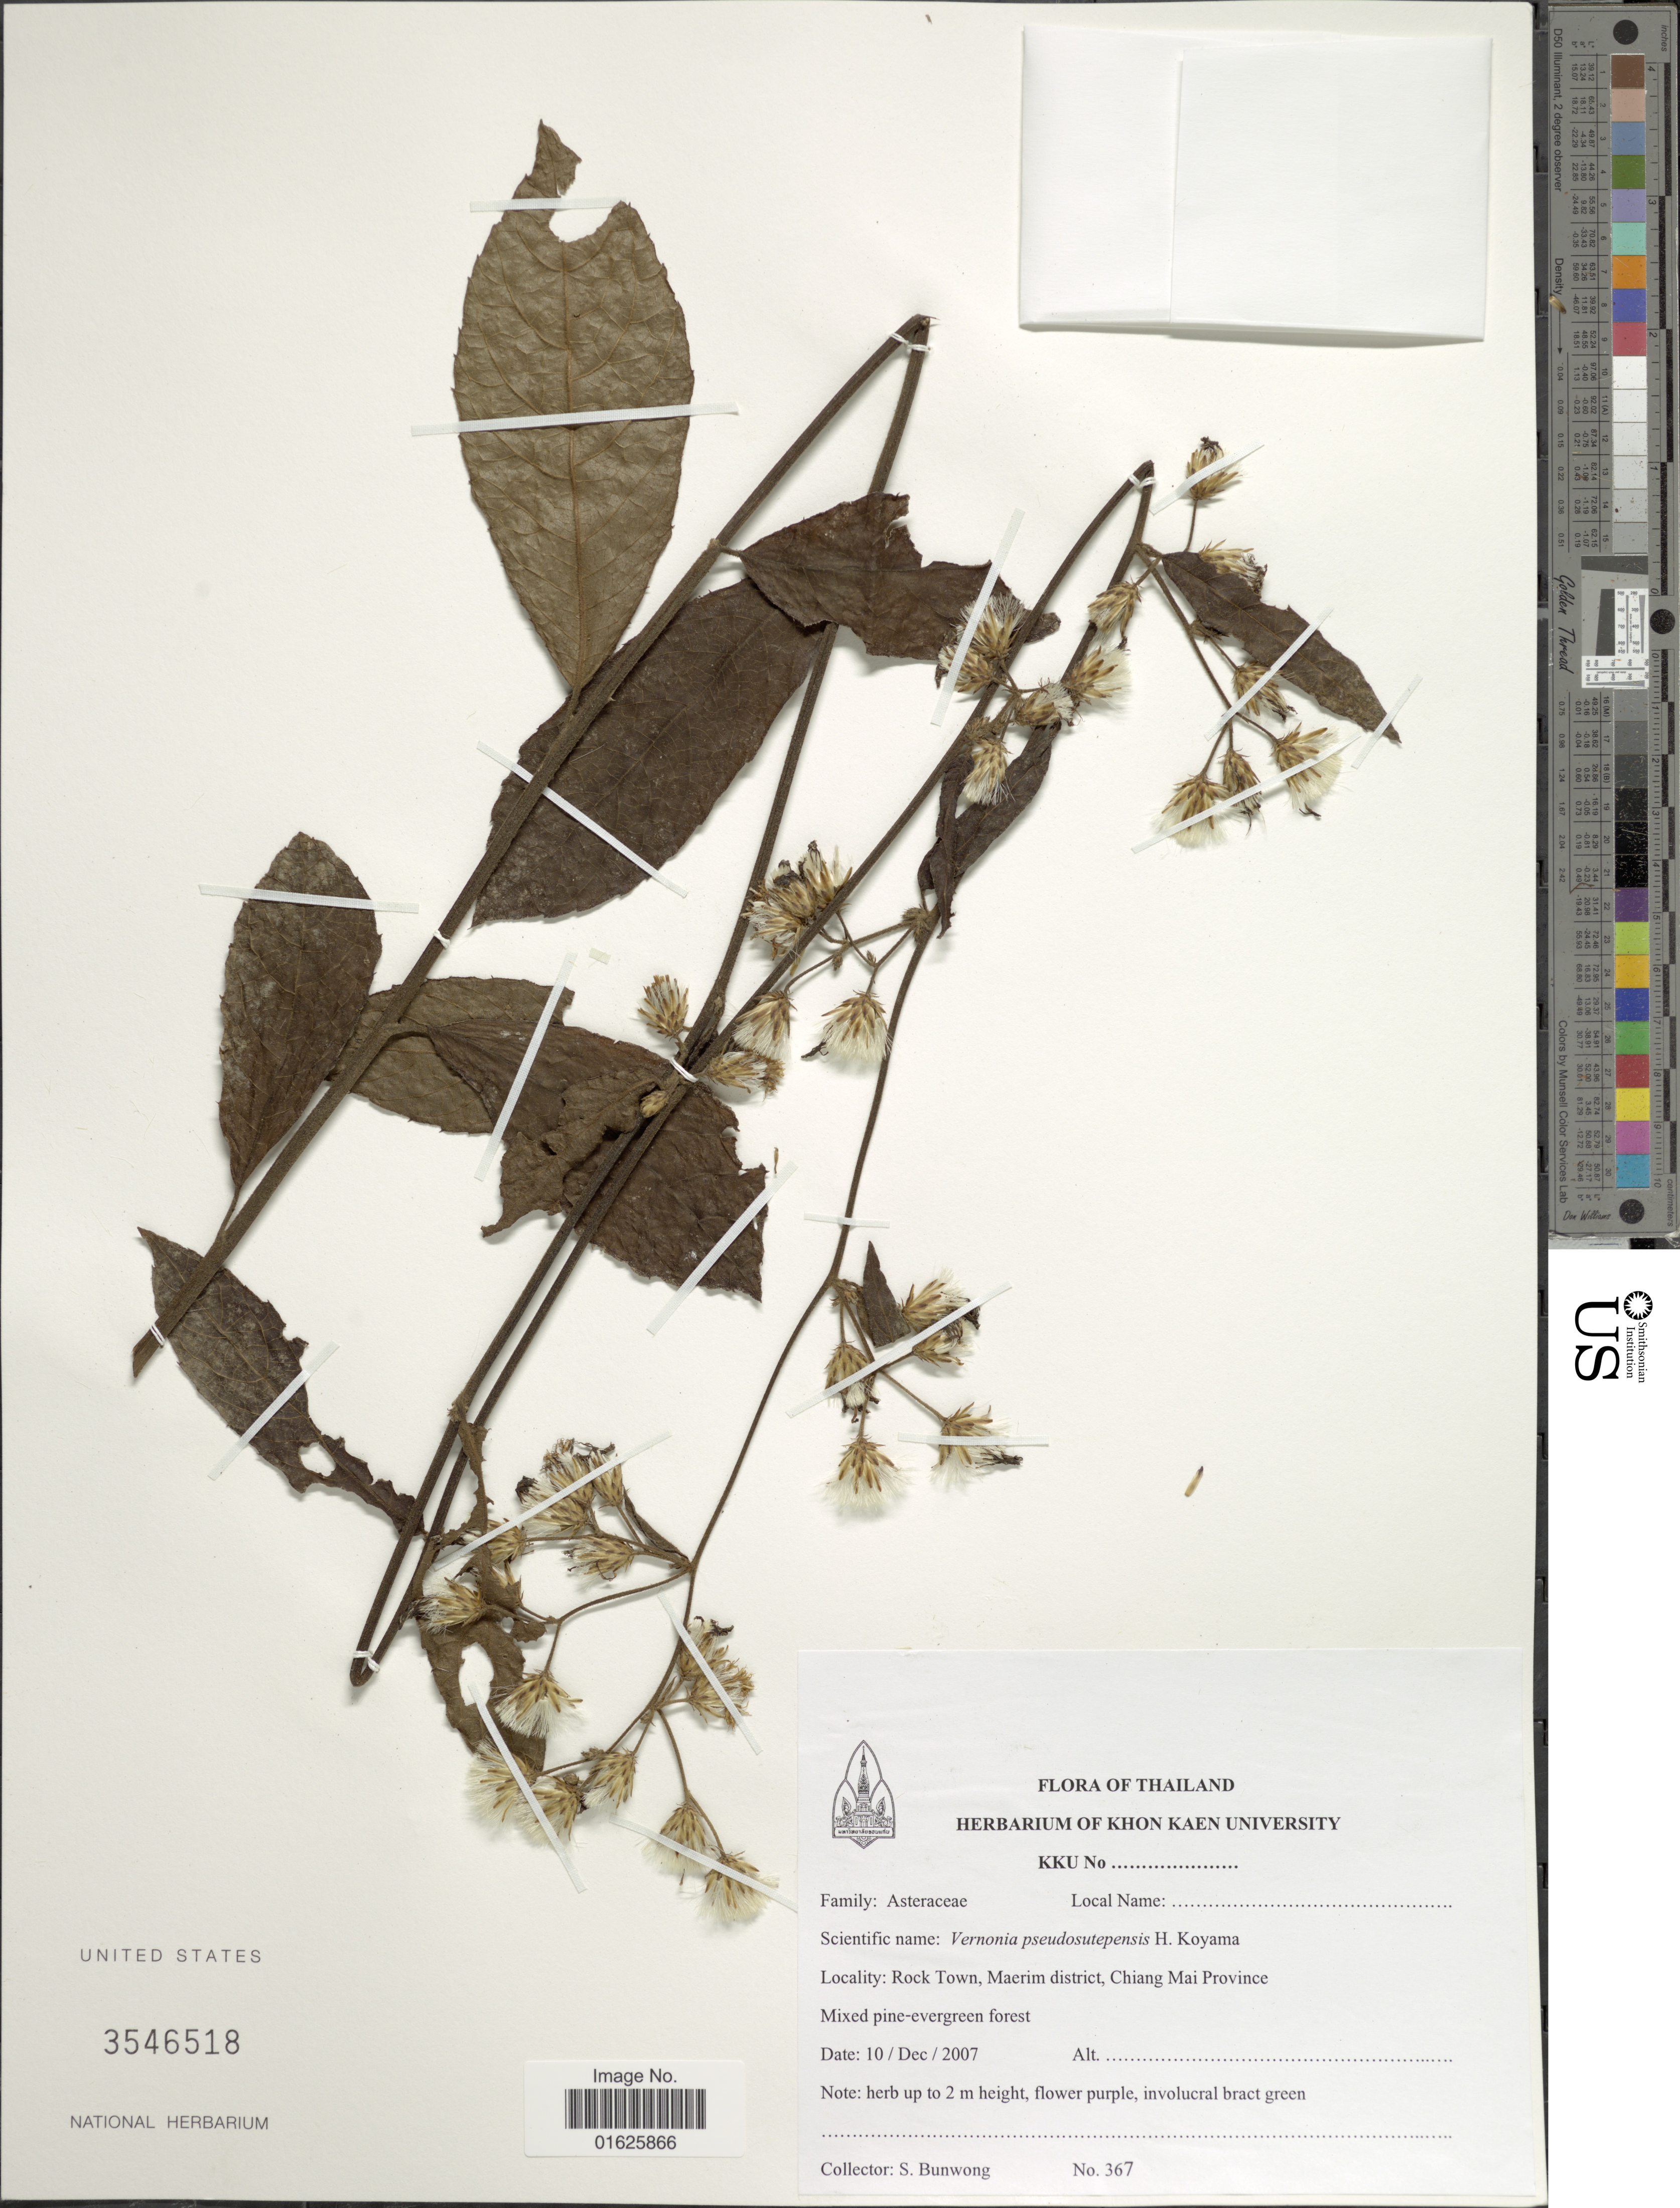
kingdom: Plantae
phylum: Tracheophyta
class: Magnoliopsida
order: Asterales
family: Asteraceae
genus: Acilepis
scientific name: Acilepis sp.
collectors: S. Bunwong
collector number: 367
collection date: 2007-12-10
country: Thailand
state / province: Chiang Mai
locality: Rock town, Maerim district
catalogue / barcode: US 3546518